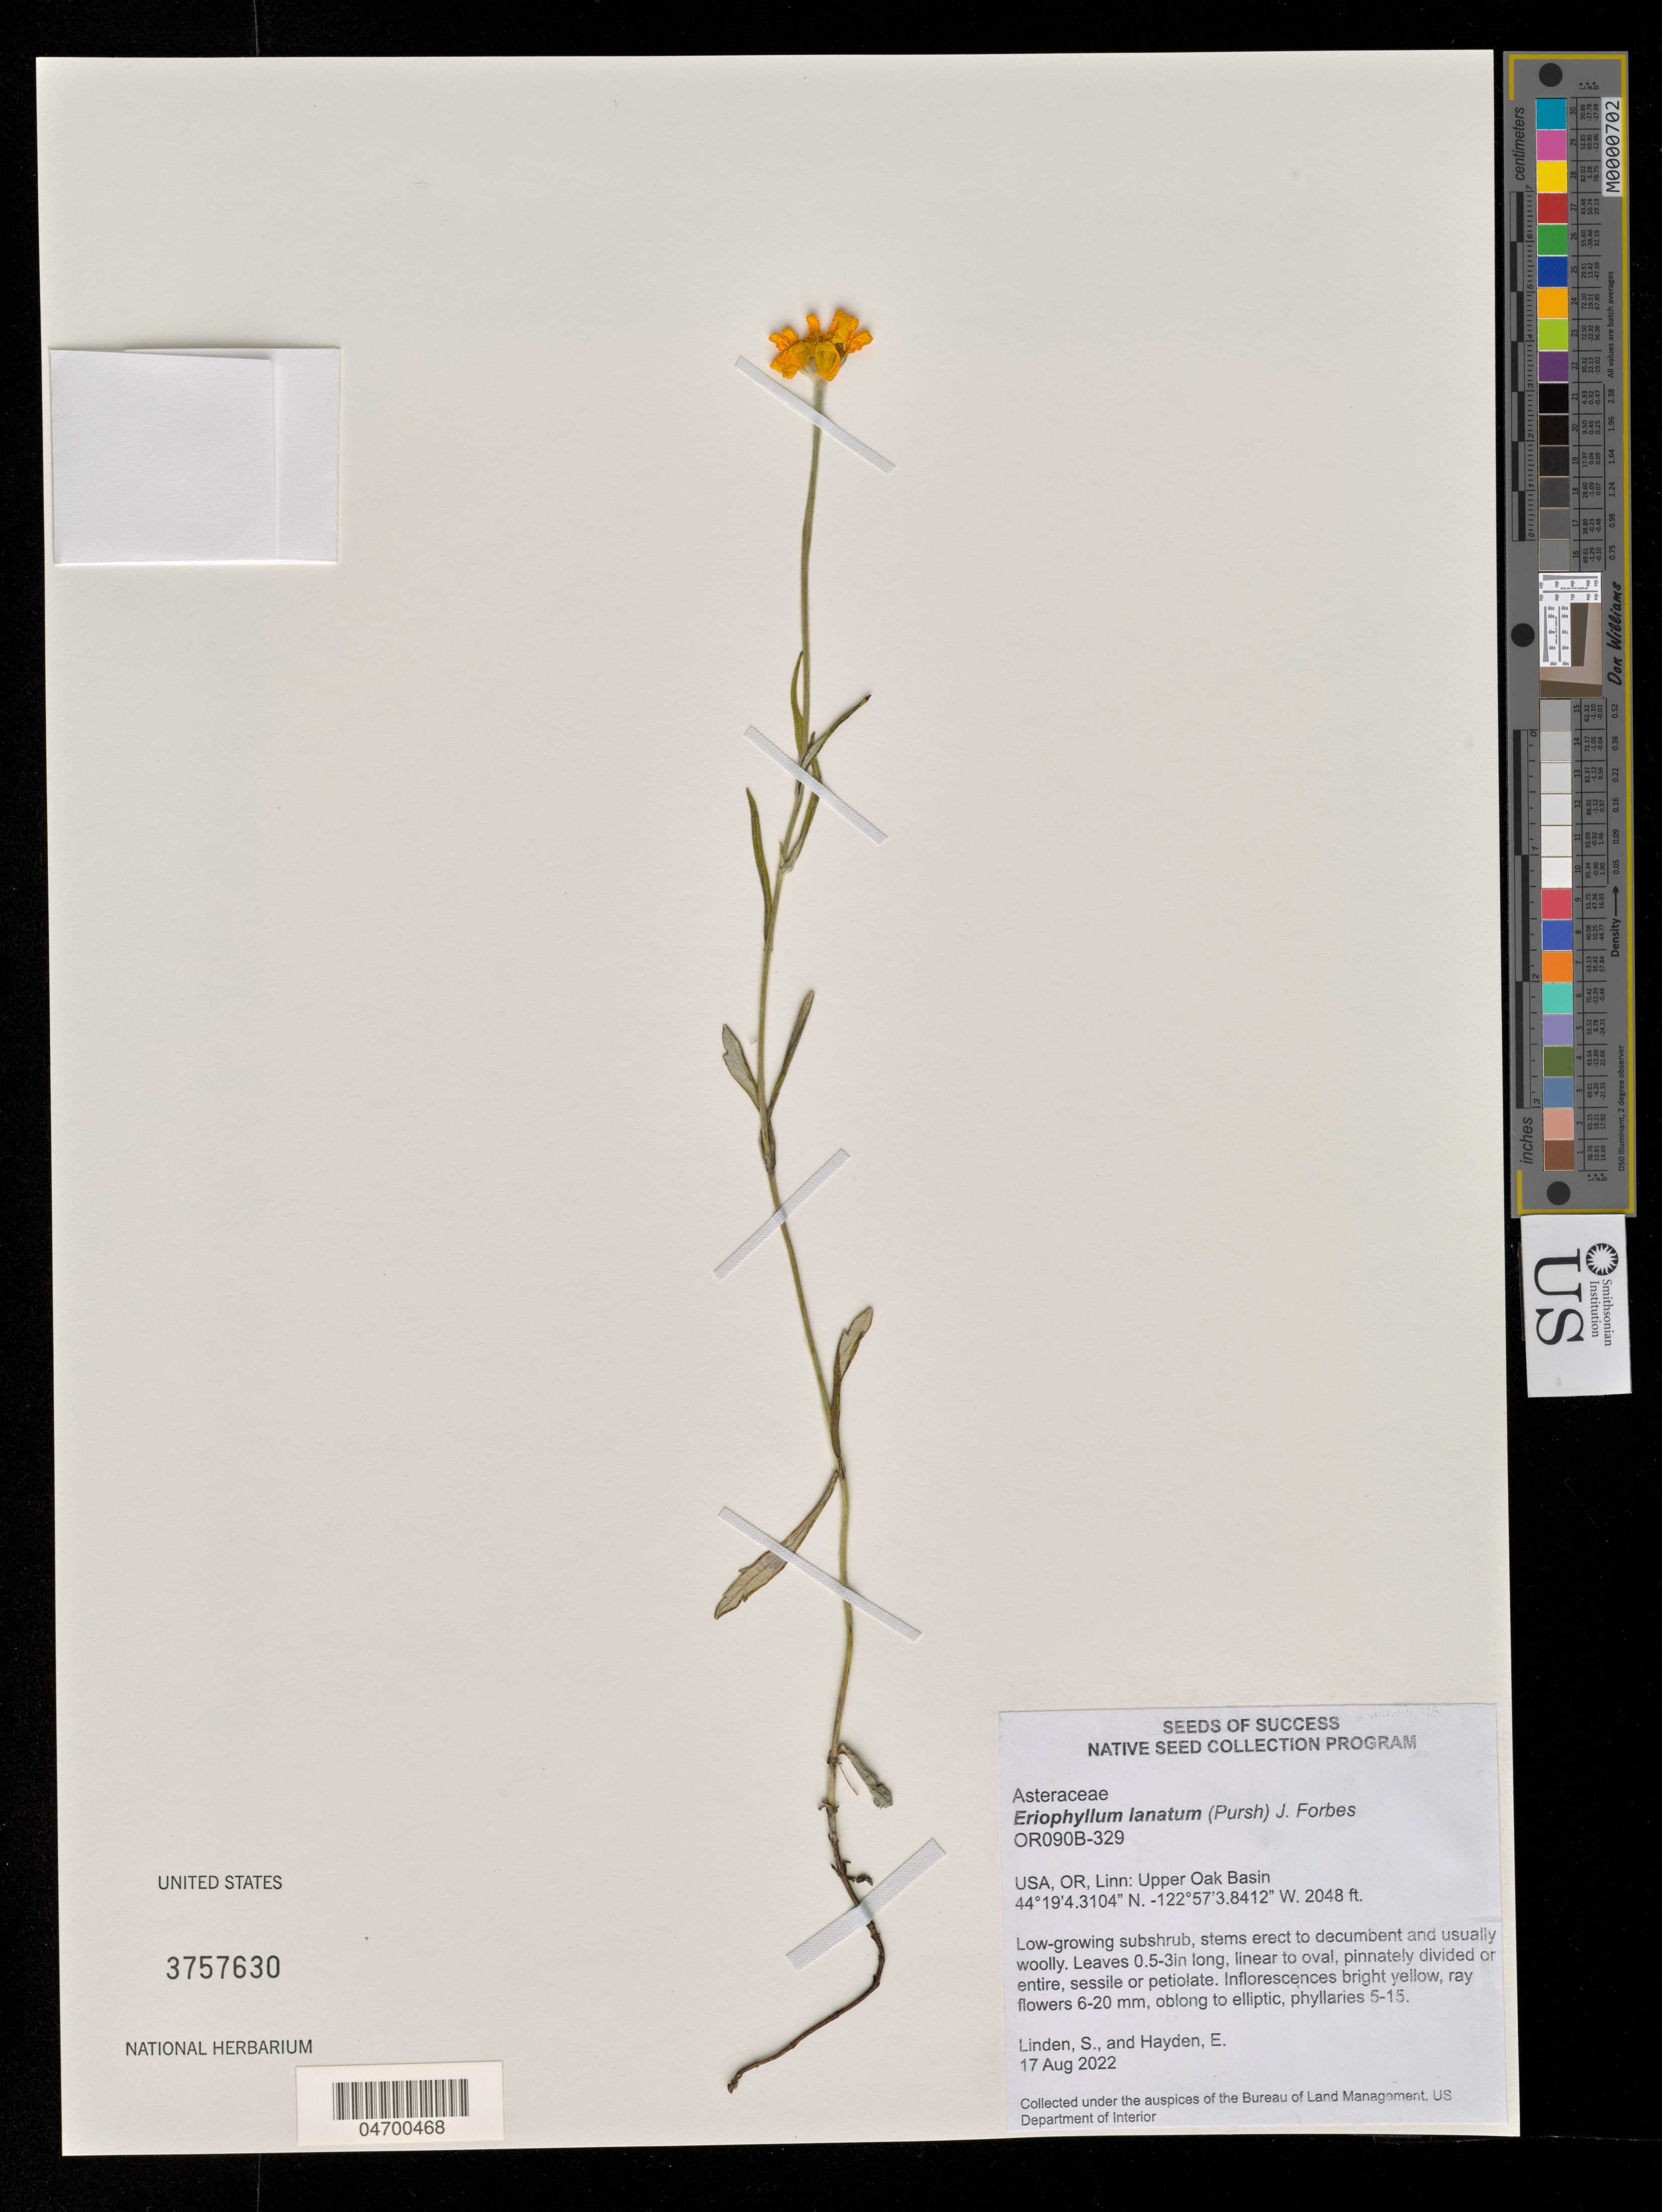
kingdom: Plantae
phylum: Tracheophyta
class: Magnoliopsida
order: Asterales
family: Asteraceae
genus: Eriophyllum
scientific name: Eriophyllum lanatum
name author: (Pursh) J. Forbes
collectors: S. Linden & E. Hayden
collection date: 2022-08-17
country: United States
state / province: Oregon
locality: OR, Linn: Upper Oak Basin.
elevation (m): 624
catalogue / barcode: US 3757630